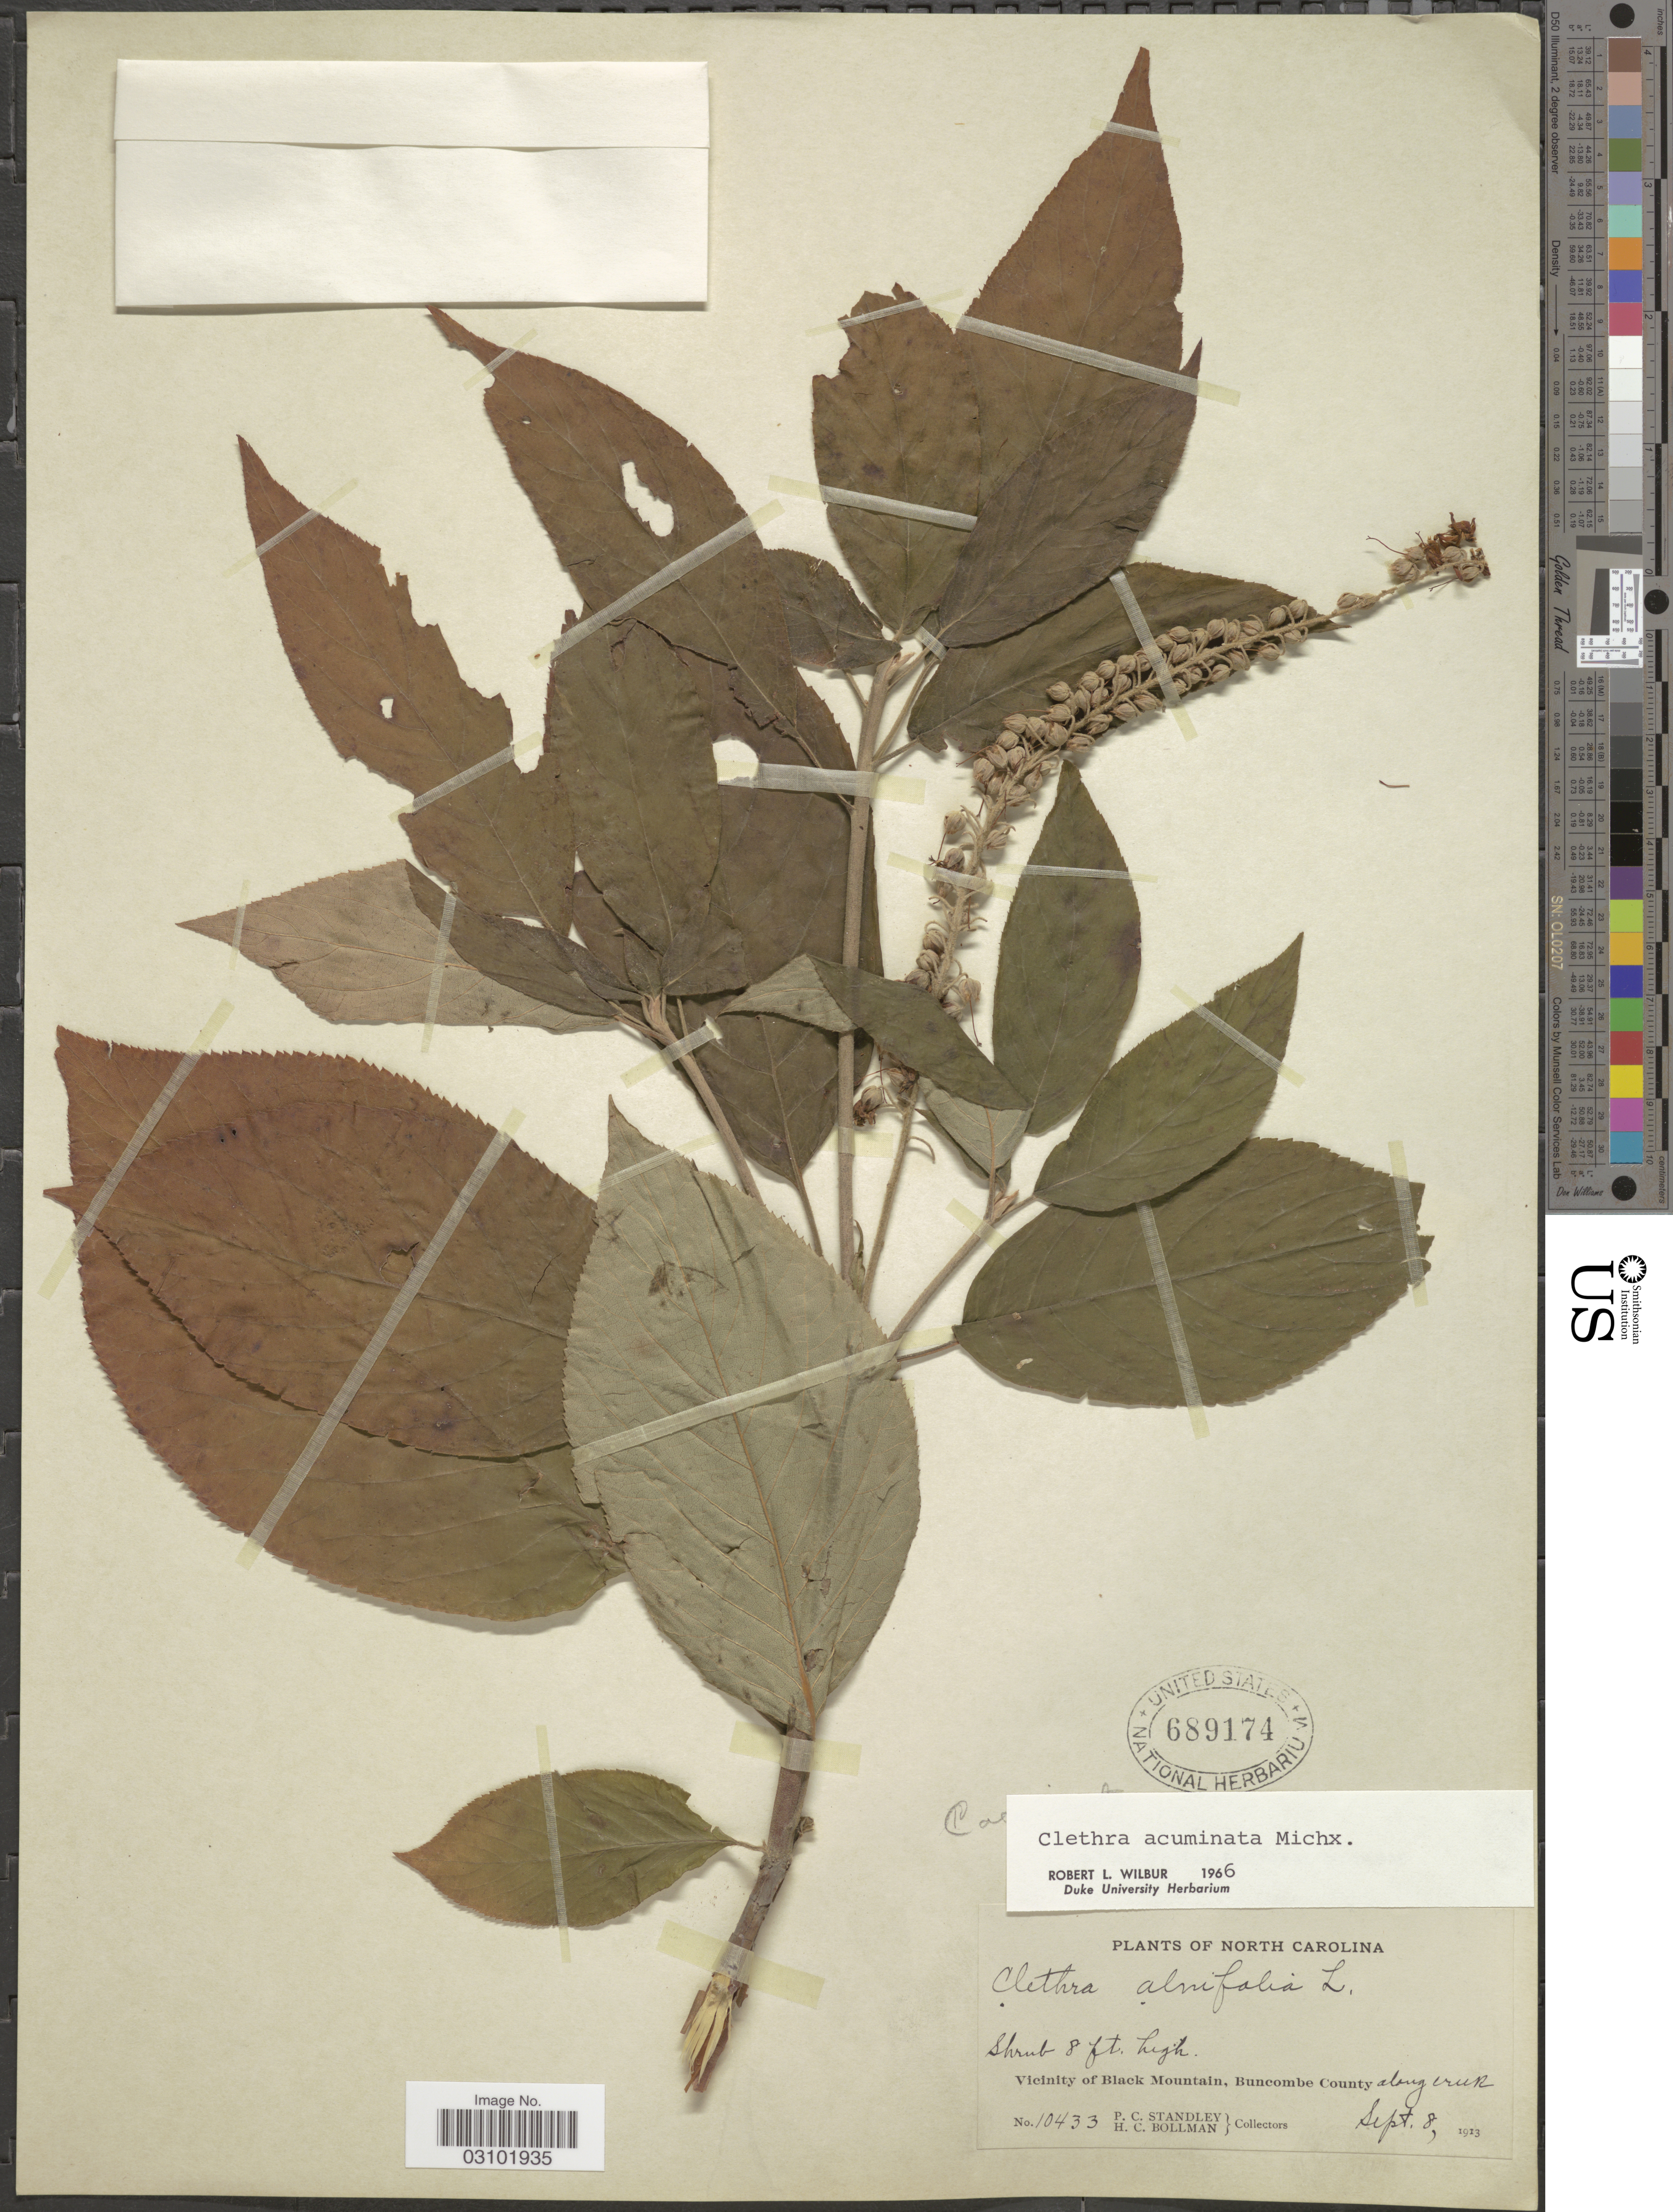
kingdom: Plantae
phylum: Tracheophyta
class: Magnoliopsida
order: Ericales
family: Clethraceae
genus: Clethra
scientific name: Clethra acuminata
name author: Michx.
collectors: P. C. Standley & H. C. Bollman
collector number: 10433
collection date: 1913-09-08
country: United States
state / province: North Carolina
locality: Vicinity of Black Mountain, Buncombe County along creek.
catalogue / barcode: US 689174